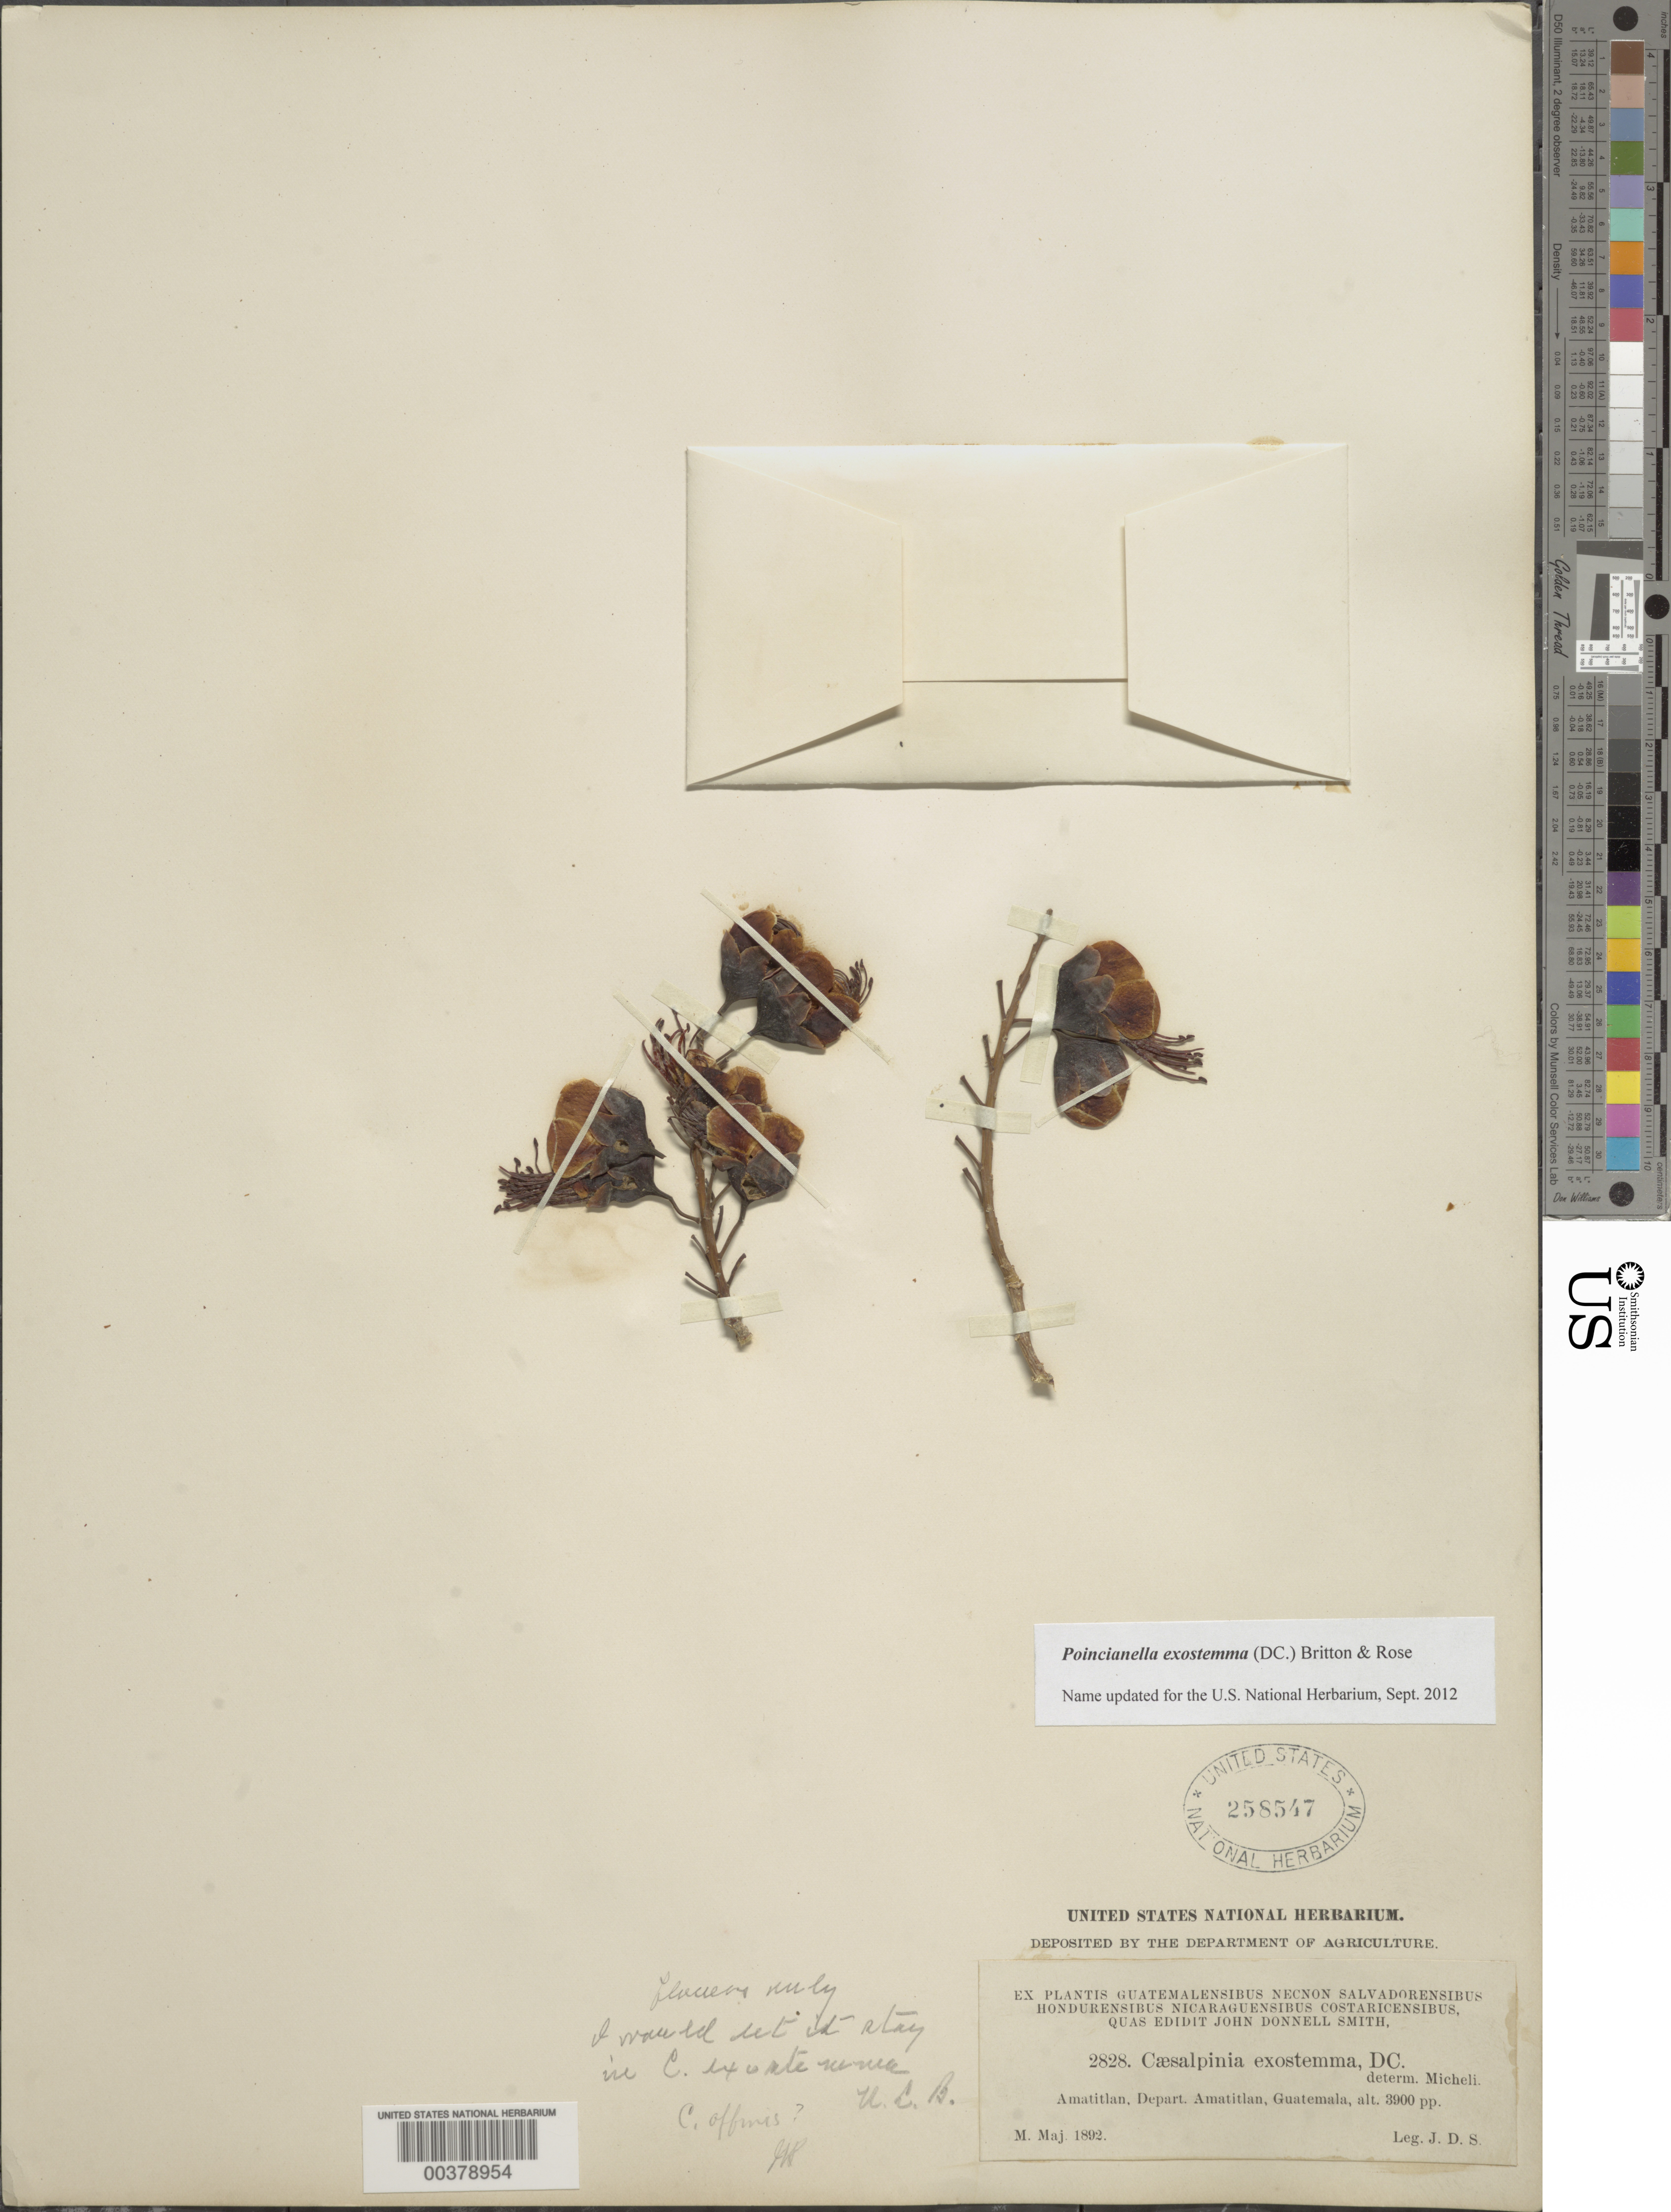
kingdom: Plantae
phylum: Tracheophyta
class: Magnoliopsida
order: Fabales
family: Fabaceae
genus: Erythrostemon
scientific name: Erythrostemon exostemma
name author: (Moc. & Sessé ex DC.) Gagnon & G.P. Lewis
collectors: J. Donnell Smith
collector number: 2828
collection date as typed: May 1892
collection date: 1892-05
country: Guatemala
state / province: Guatemala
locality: Amatitlán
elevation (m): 1189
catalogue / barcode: US 258547